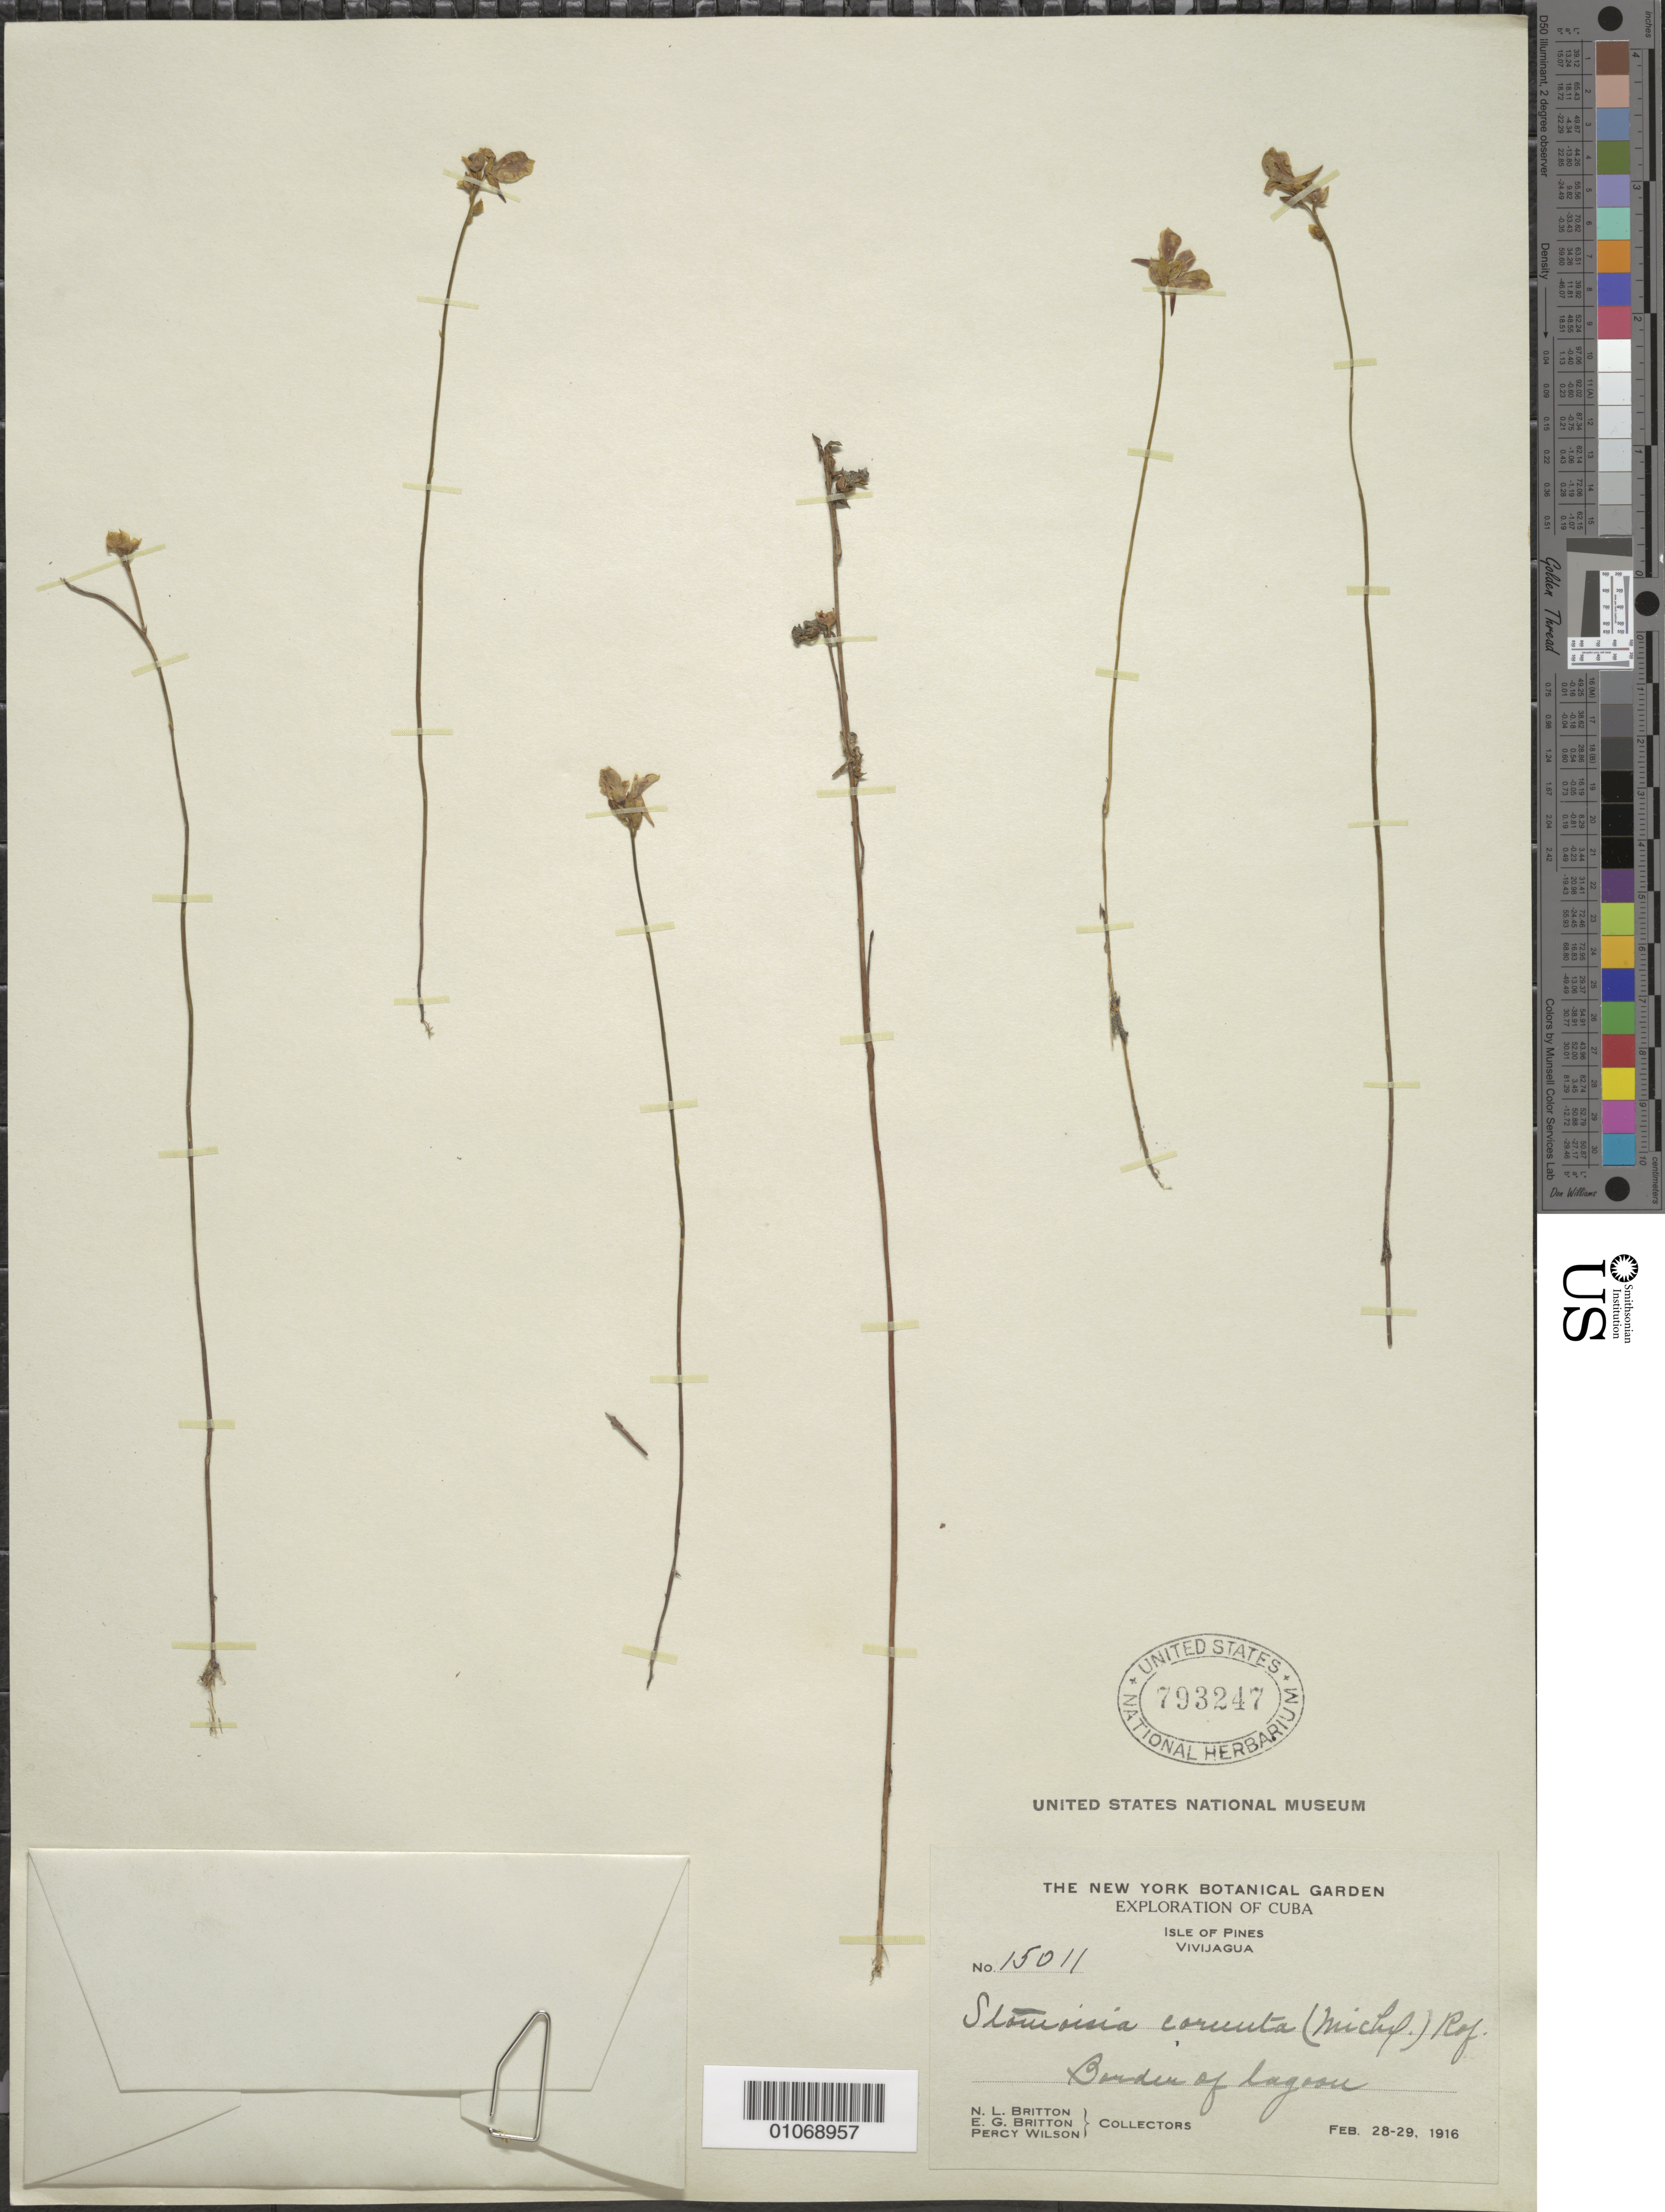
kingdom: Plantae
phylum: Tracheophyta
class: Magnoliopsida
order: Lamiales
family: Lentibulariaceae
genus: Utricularia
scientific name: Utricularia cornuta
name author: Michx.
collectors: N. Britton, E. G. Britton & P. Wilson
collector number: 15011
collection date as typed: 28 Feb 1916 to 29 Feb 1916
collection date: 1916-02-28/1916-02-29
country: Cuba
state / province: Isla de La Juventud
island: Isla de la Juventud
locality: Vivijagua Border of lagoon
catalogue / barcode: US 793247